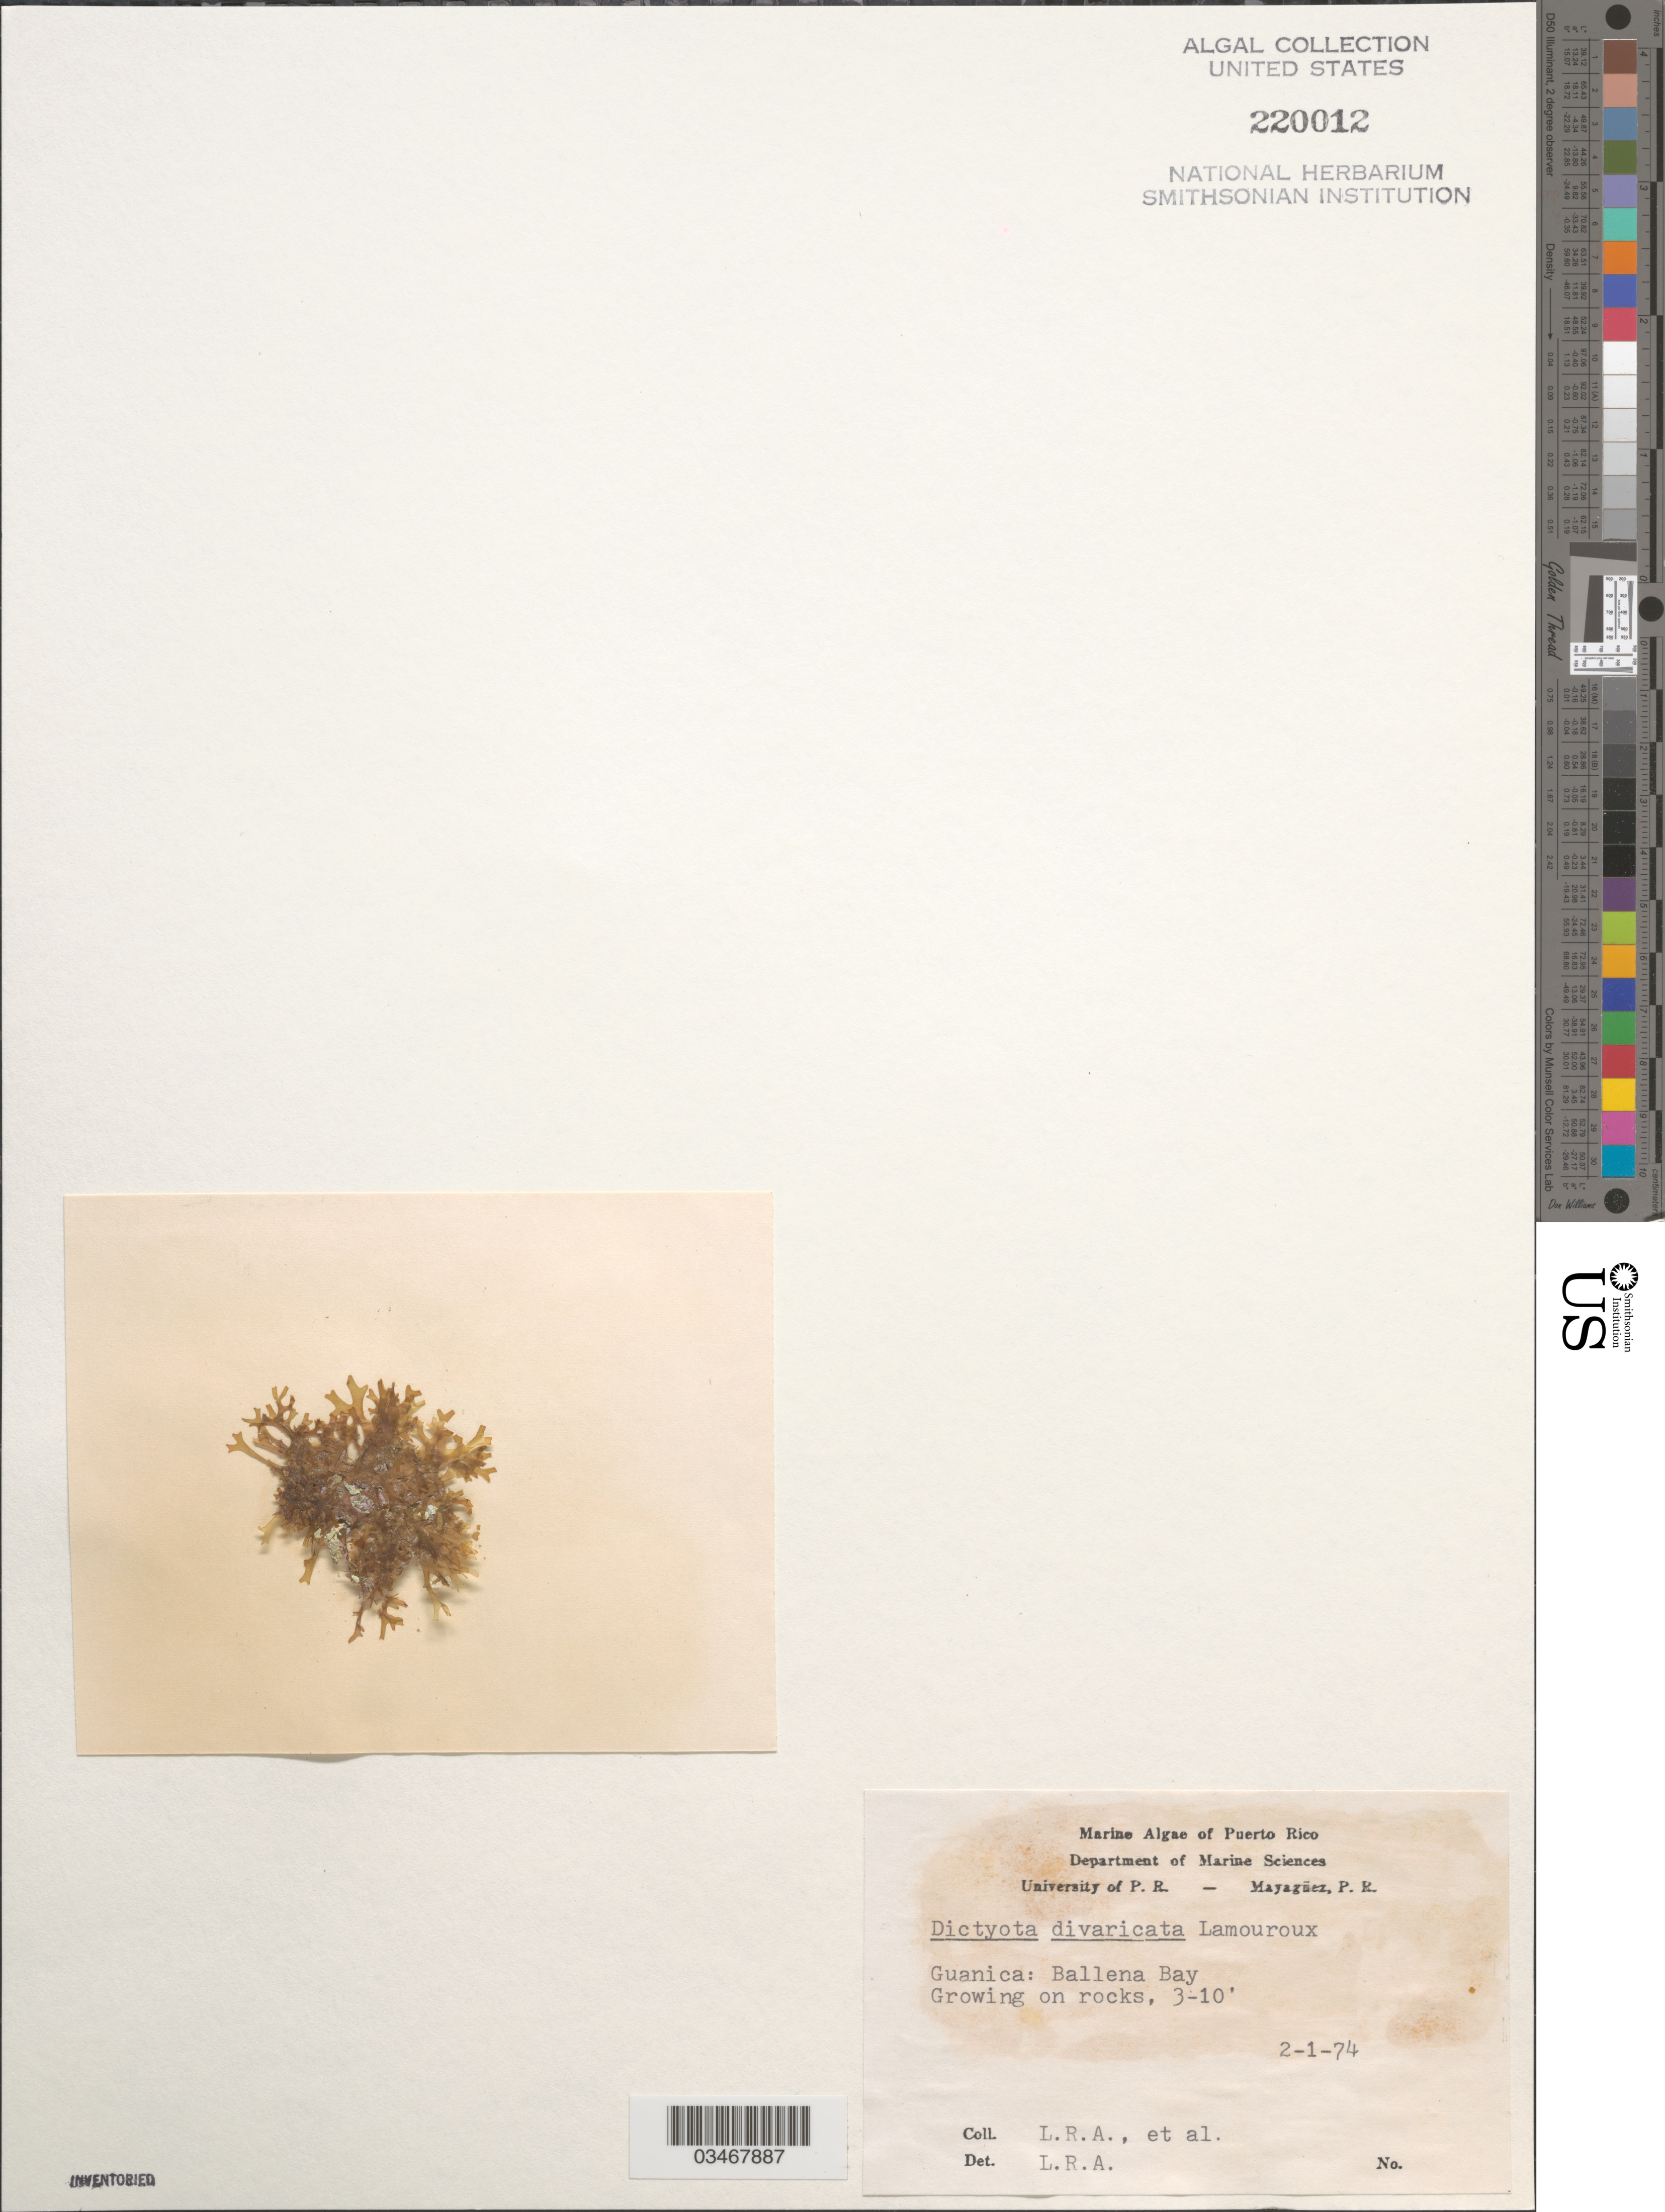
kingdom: Chromista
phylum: Ochrophyta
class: Phaeophyceae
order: Dictyotales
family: Dictyotaceae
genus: Dictyota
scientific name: Dictyota divaricata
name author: J.V.Lamouroux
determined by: Almodovar, L. R.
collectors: L. Almodovar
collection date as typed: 01 Feb 1974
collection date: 1974-02-01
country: Puerto Rico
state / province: Guanica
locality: Growing on rocks.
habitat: Growing on rocks.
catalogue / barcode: US 220012